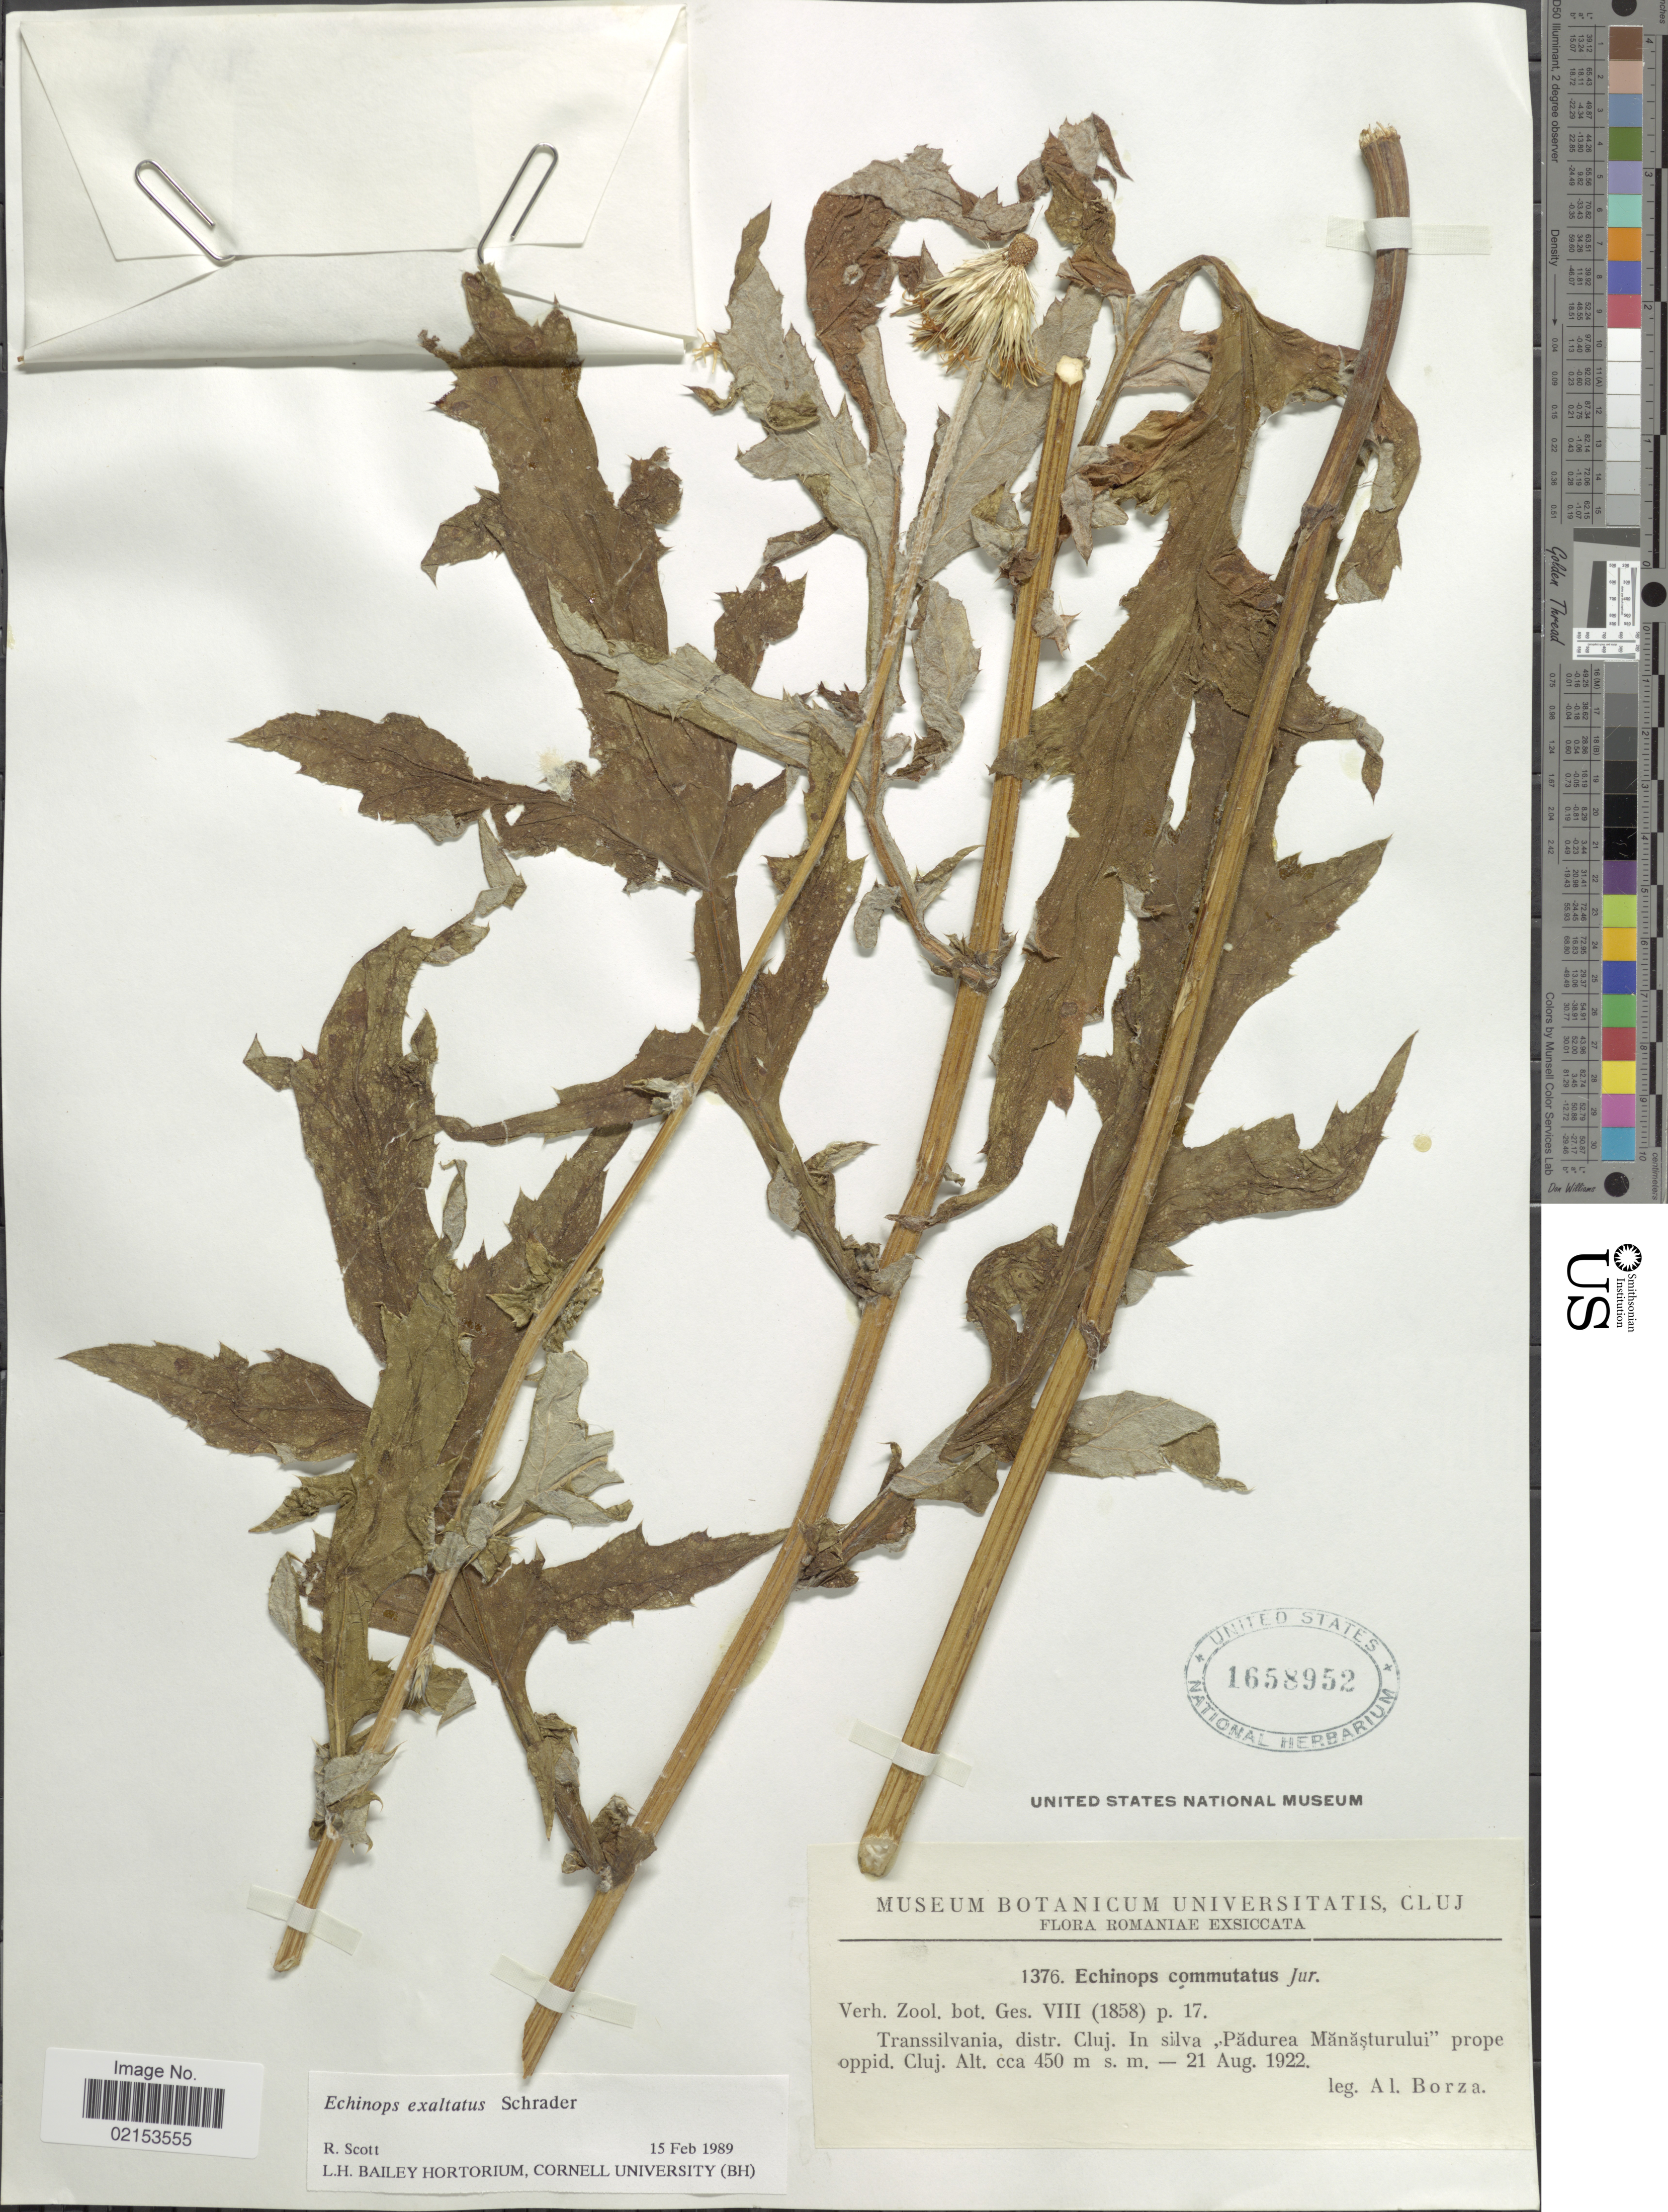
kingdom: Plantae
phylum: Tracheophyta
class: Magnoliopsida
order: Asterales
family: Asteraceae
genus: Echinops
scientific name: Echinops exaltatus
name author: Schrad.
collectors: A. Borza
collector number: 1376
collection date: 1922-08-21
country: Romania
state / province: Cluj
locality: Transsilvania. In ilva "padurea Manasturului"prope oppid. Cluj.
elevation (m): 450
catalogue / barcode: US 1658952